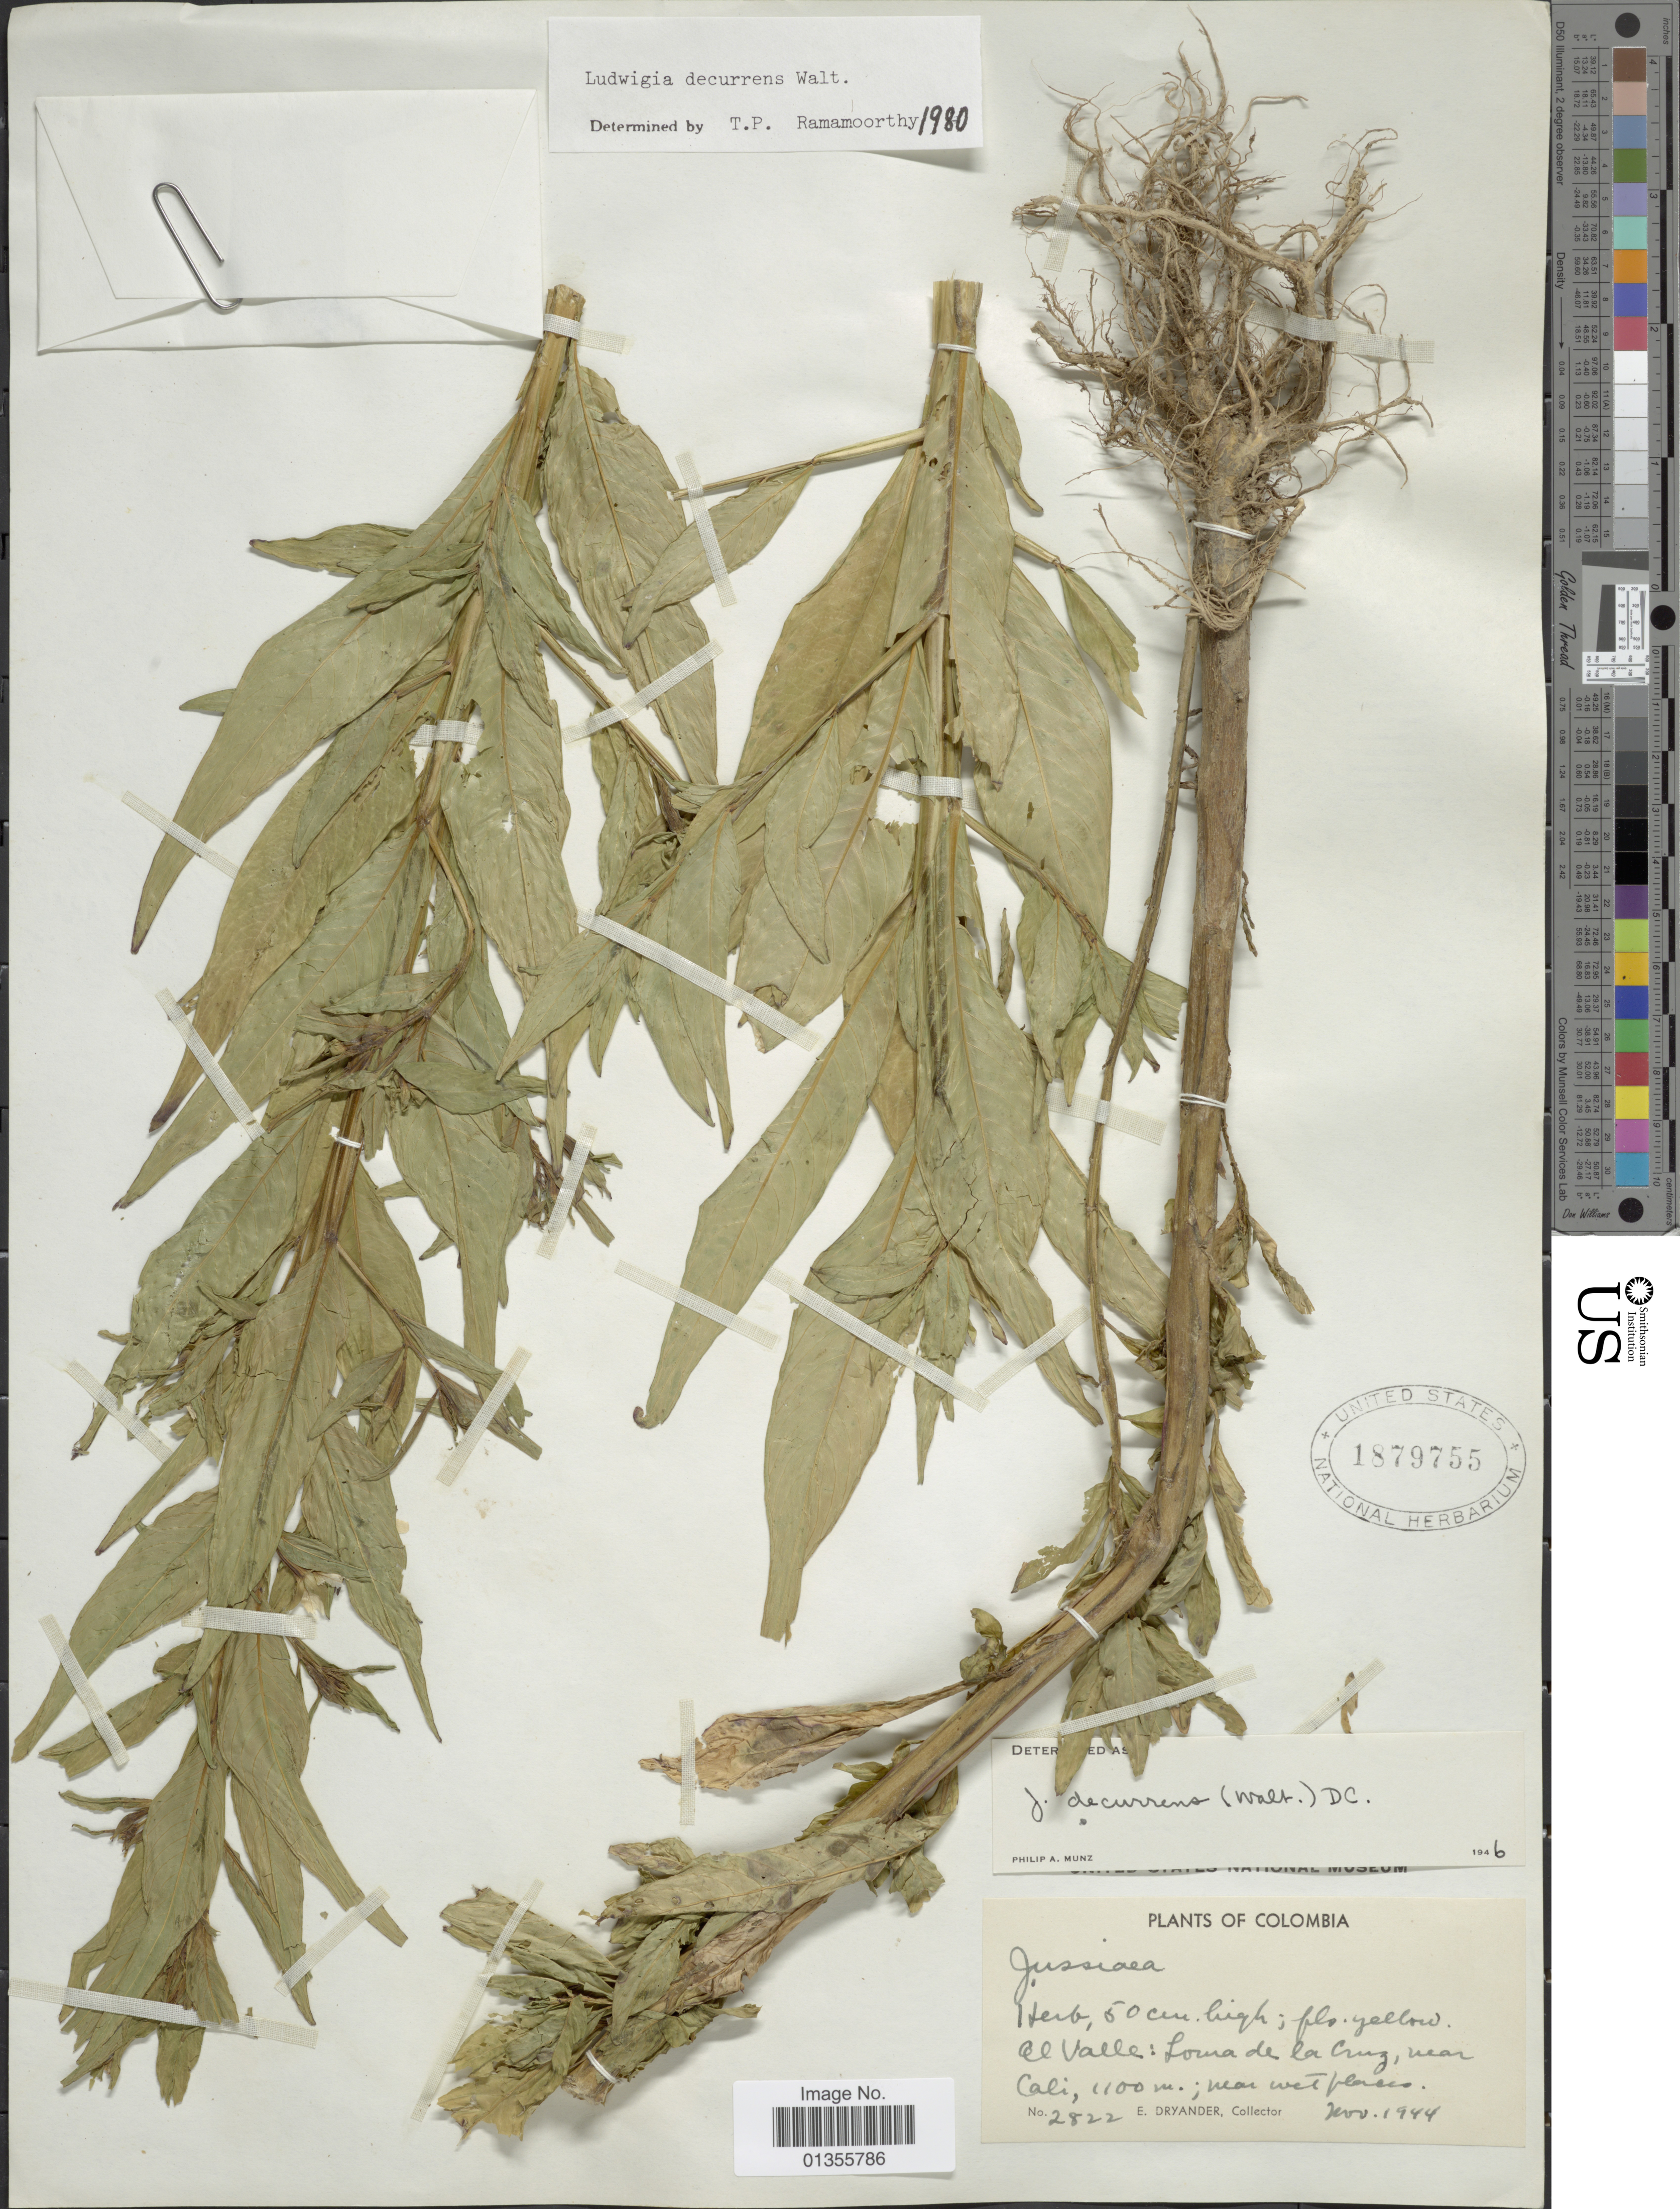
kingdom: Plantae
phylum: Tracheophyta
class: Magnoliopsida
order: Myrtales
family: Onagraceae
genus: Ludwigia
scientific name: Ludwigia decurrens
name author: Walter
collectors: E. Dryander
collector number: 2822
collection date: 1944-11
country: Colombia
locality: El Valle; Loma de la Cruz, near Cali.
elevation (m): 1100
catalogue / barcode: US 1879755